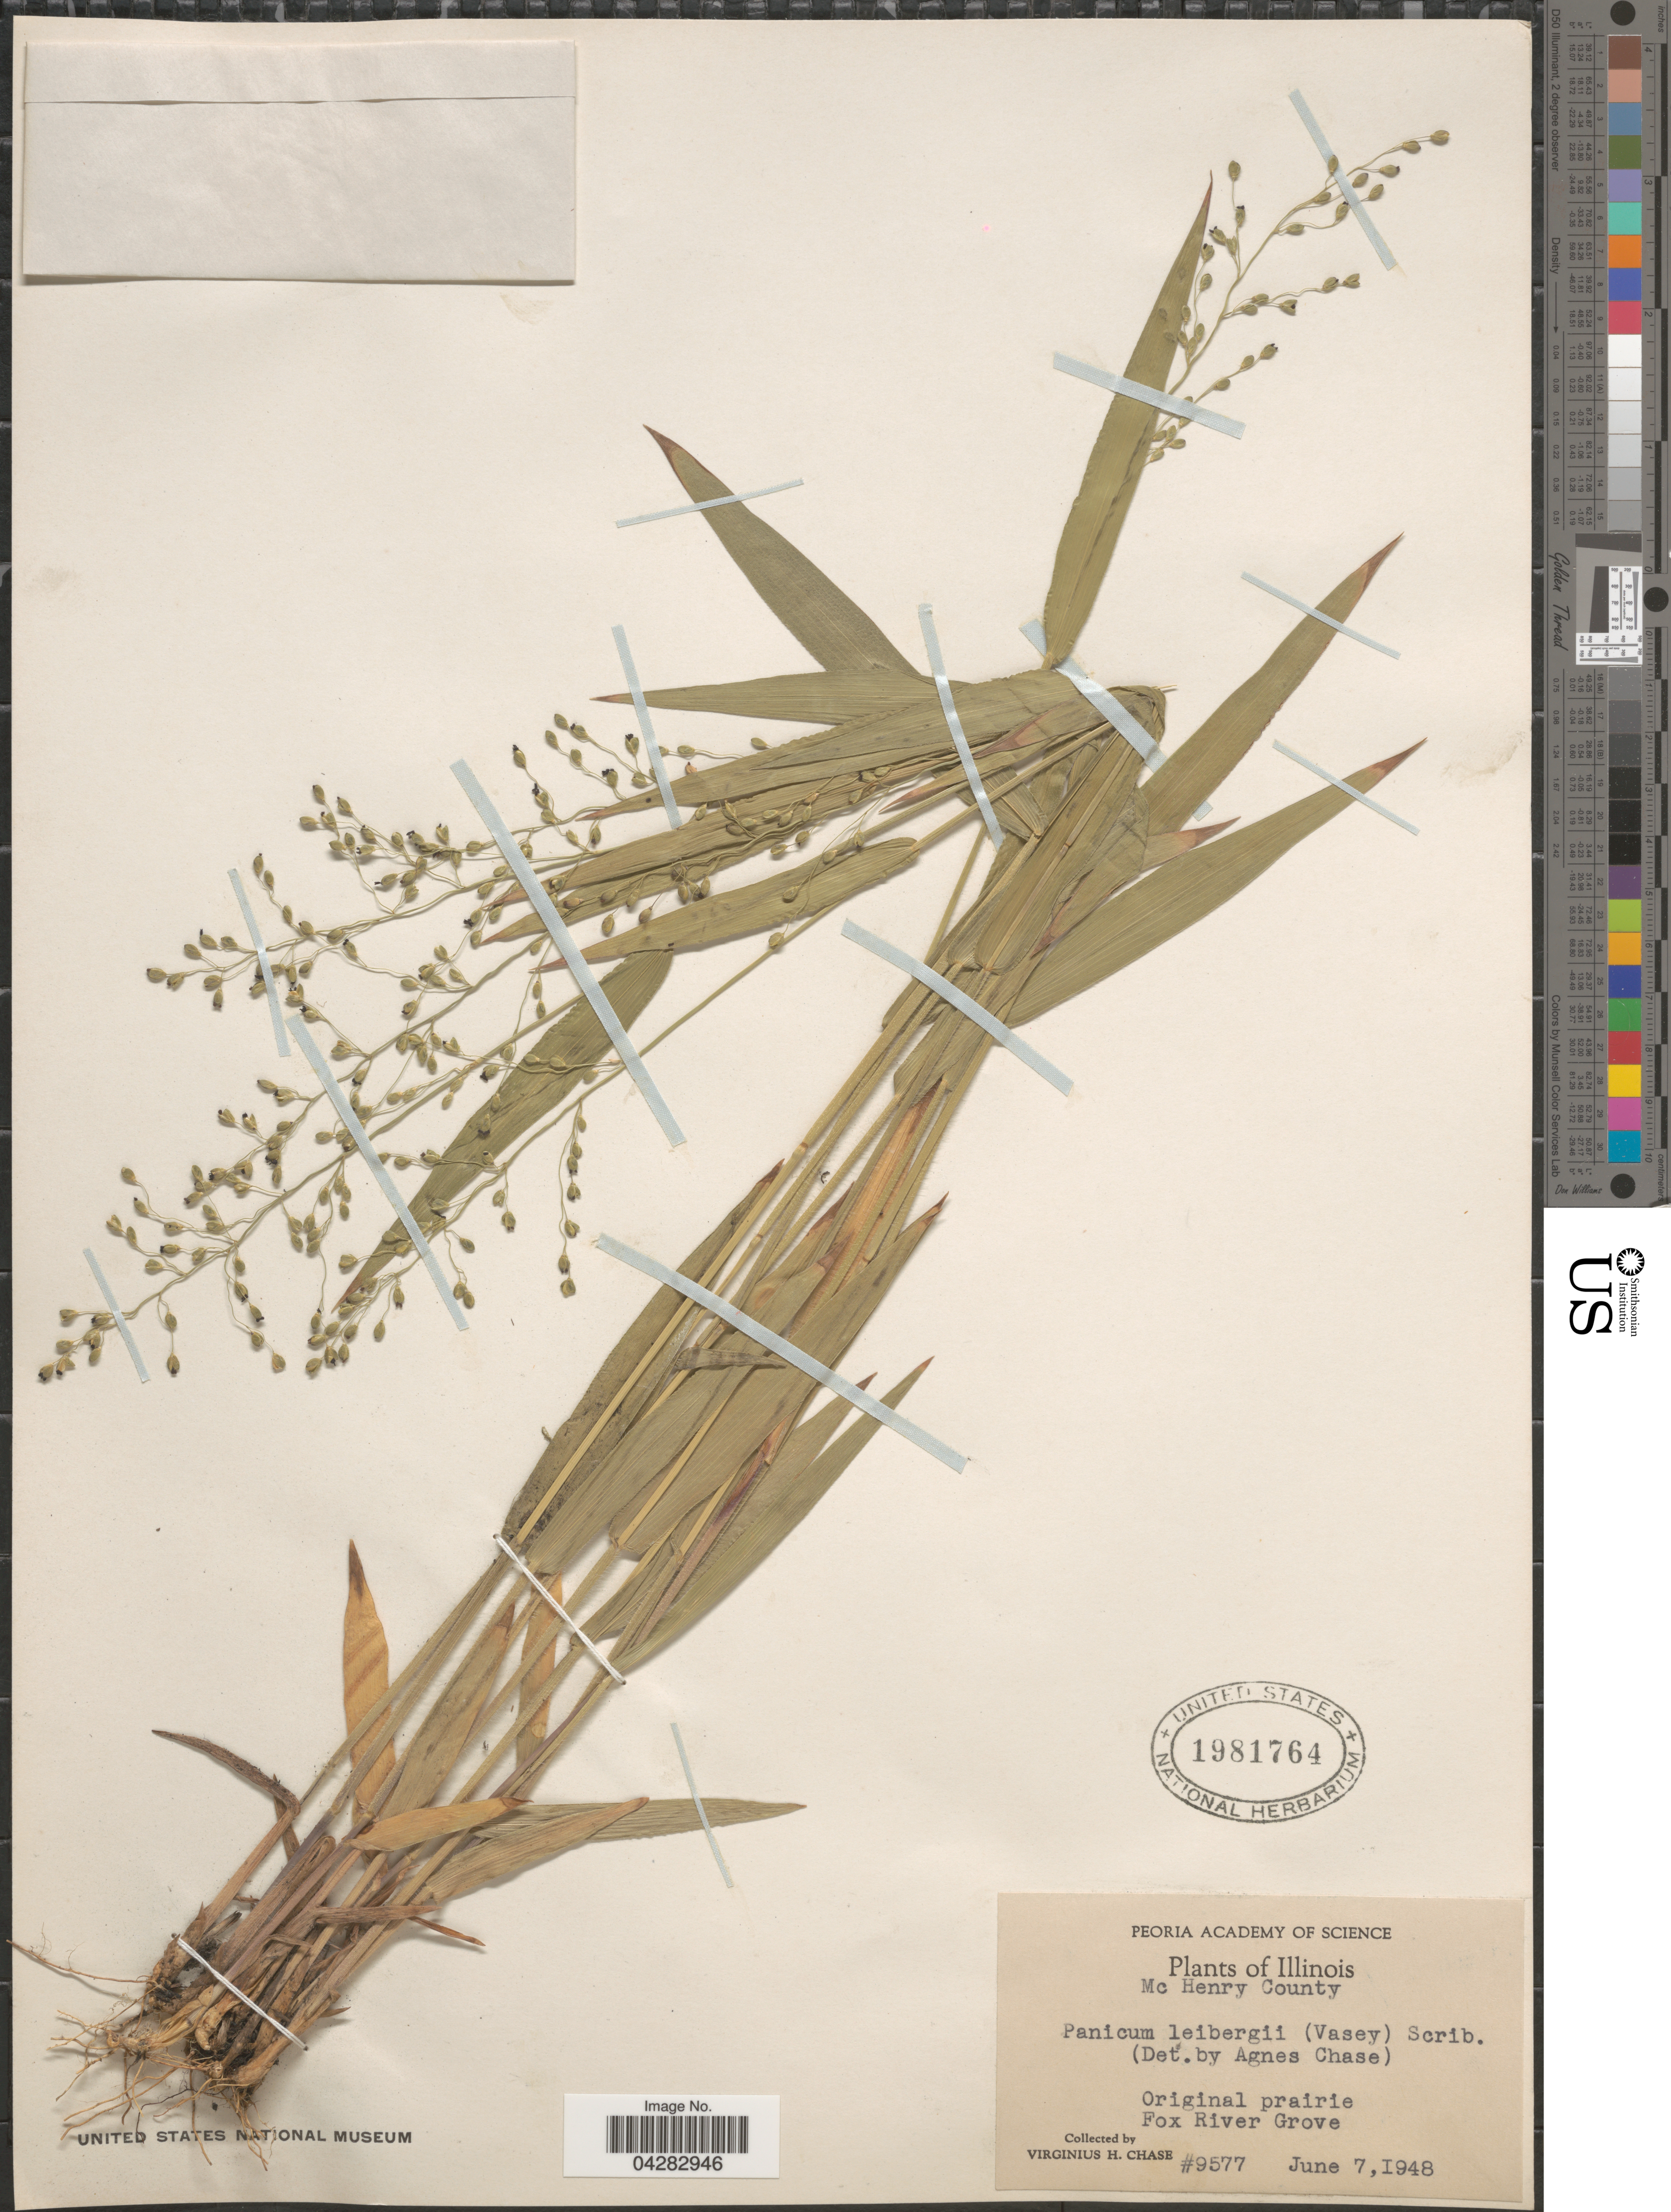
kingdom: Plantae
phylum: Tracheophyta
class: Liliopsida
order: Poales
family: Poaceae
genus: Dichanthelium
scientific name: Dichanthelium leibergii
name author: (Vasey) Gould & C.A. Clark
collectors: V. H. Chase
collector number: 9577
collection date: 1948-06-07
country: United States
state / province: Illinois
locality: Mc Henry County. Original prairie. Fox River Grove.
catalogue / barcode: US 1981764